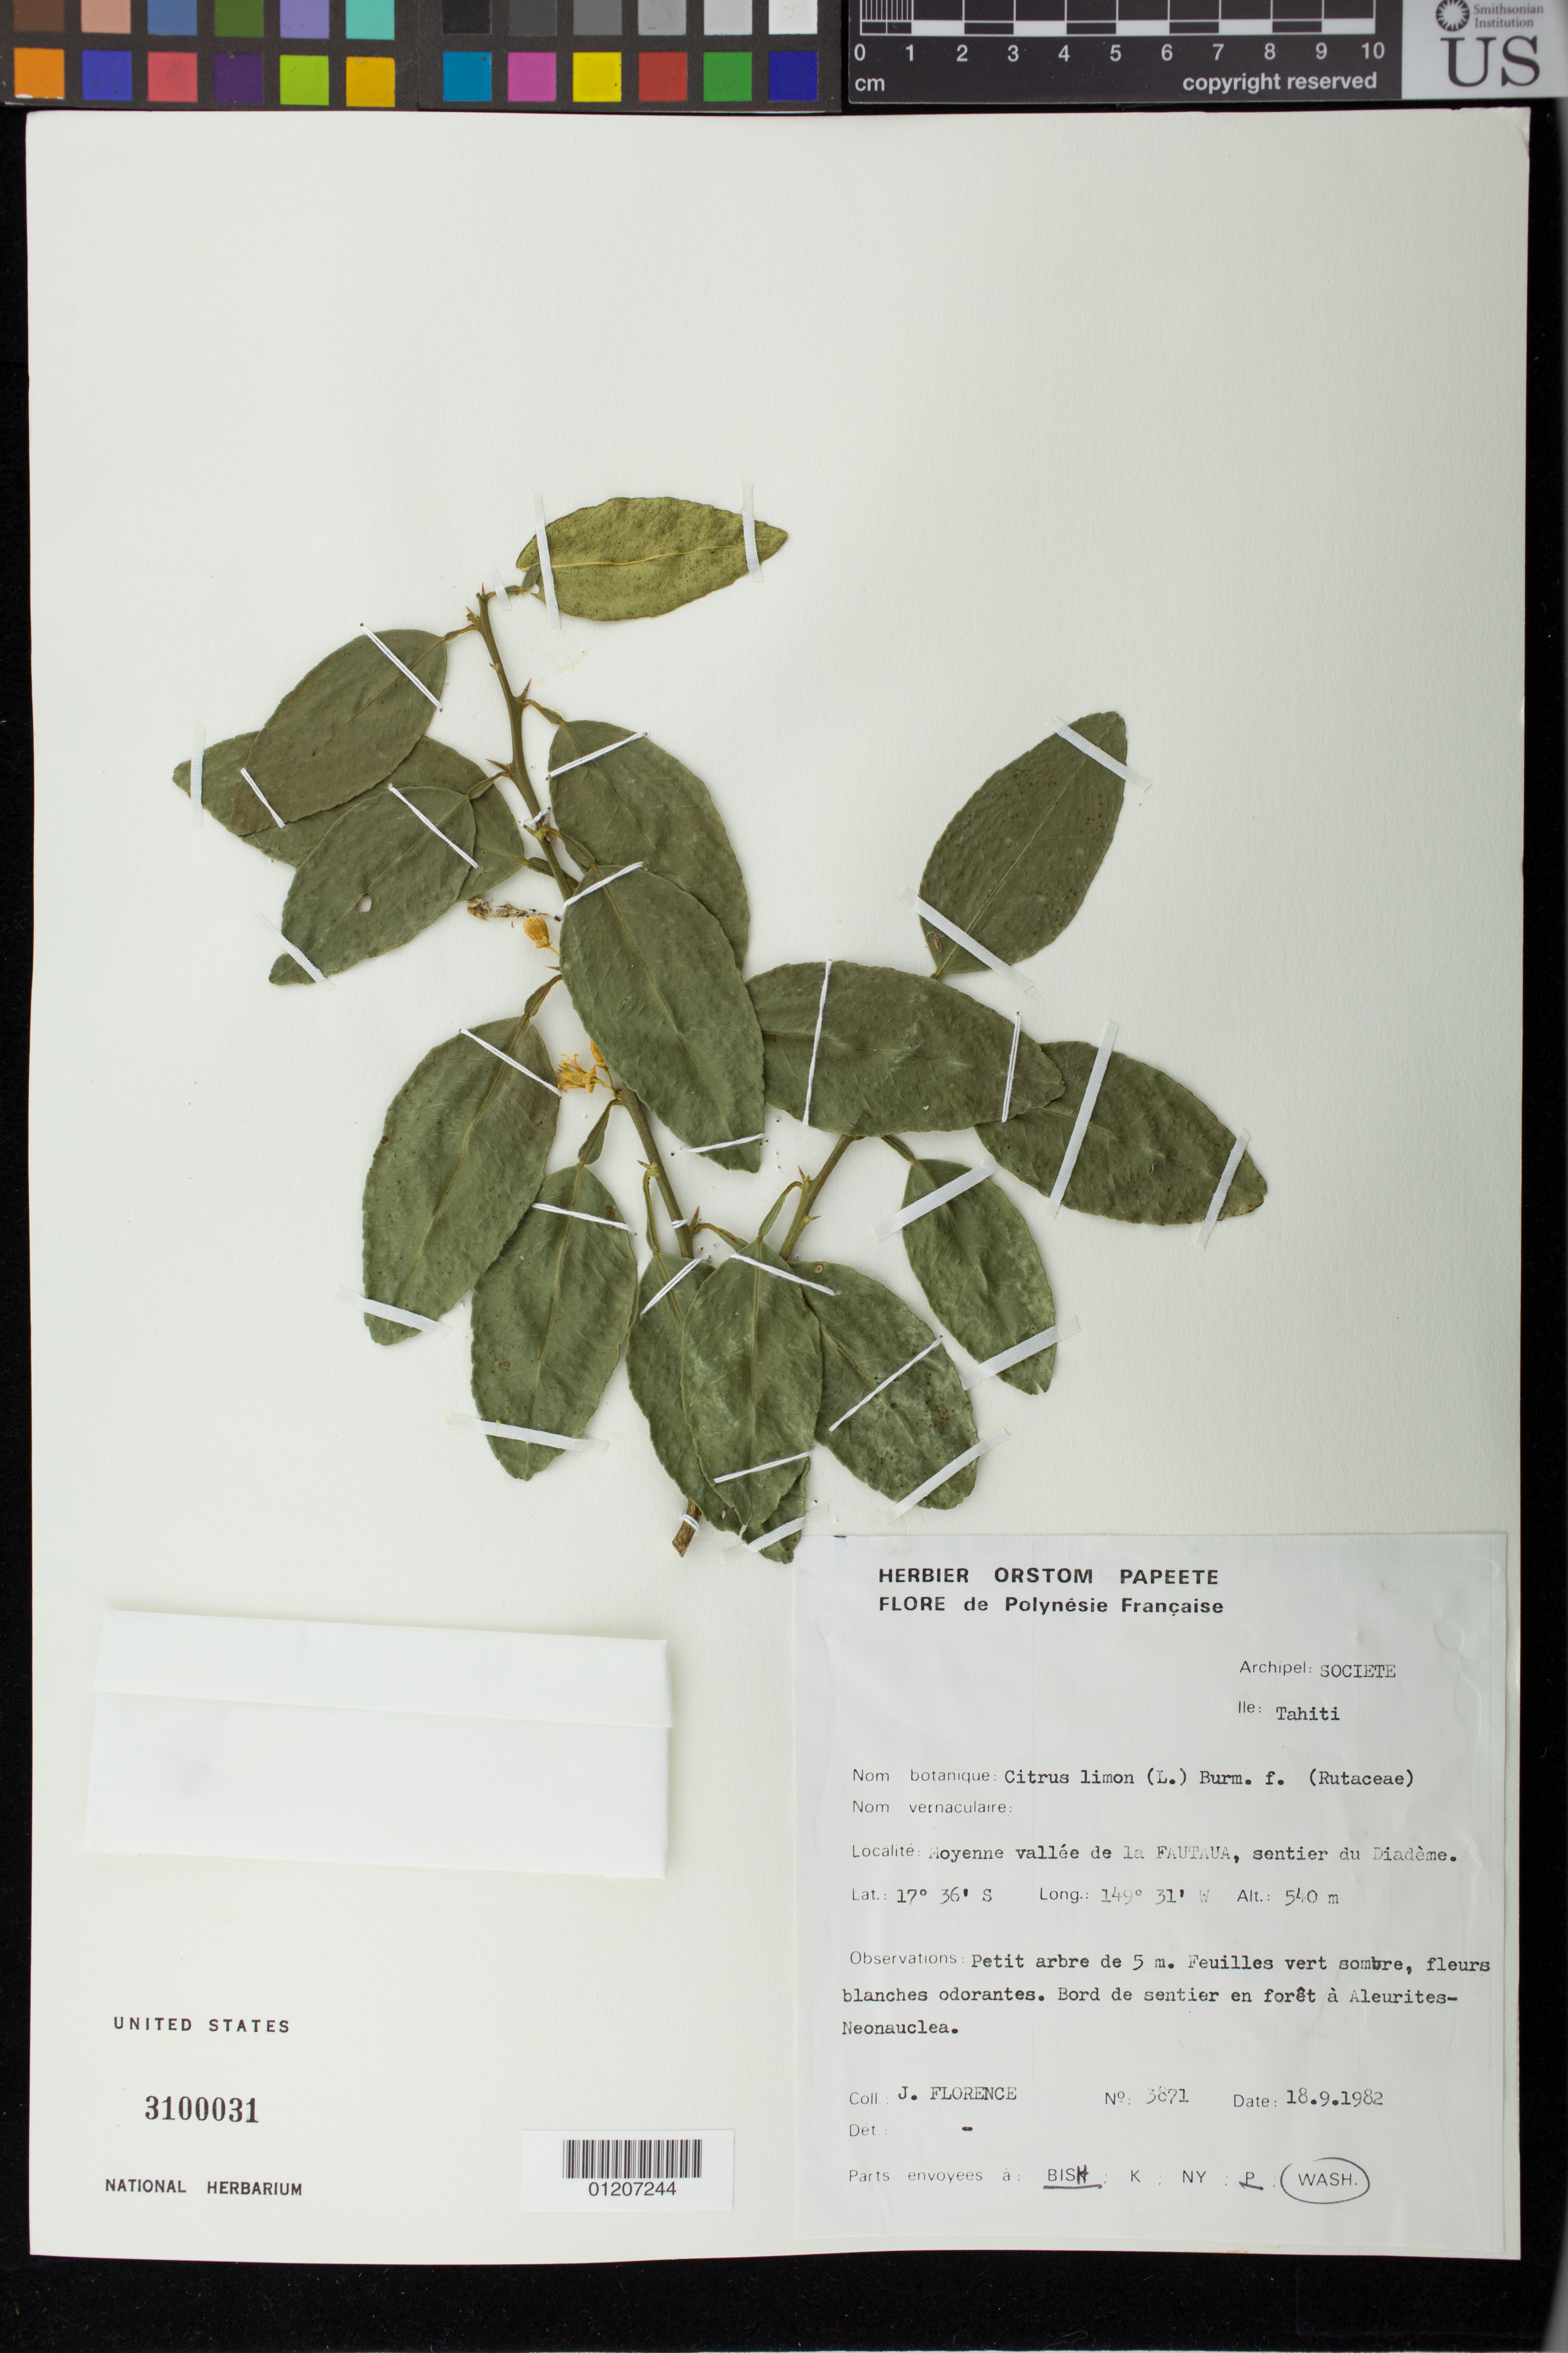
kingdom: Plantae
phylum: Tracheophyta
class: Magnoliopsida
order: Sapindales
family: Rutaceae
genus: Citrus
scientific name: Citrus x limon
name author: (L.) Osbeck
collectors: J. Florence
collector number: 3871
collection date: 1982-09-18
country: French Polynesia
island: Tahiti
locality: Moyenne vallèe de la Fautaua, sentier du diadème.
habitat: Bord du sentier en forèt.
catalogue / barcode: US 3100031